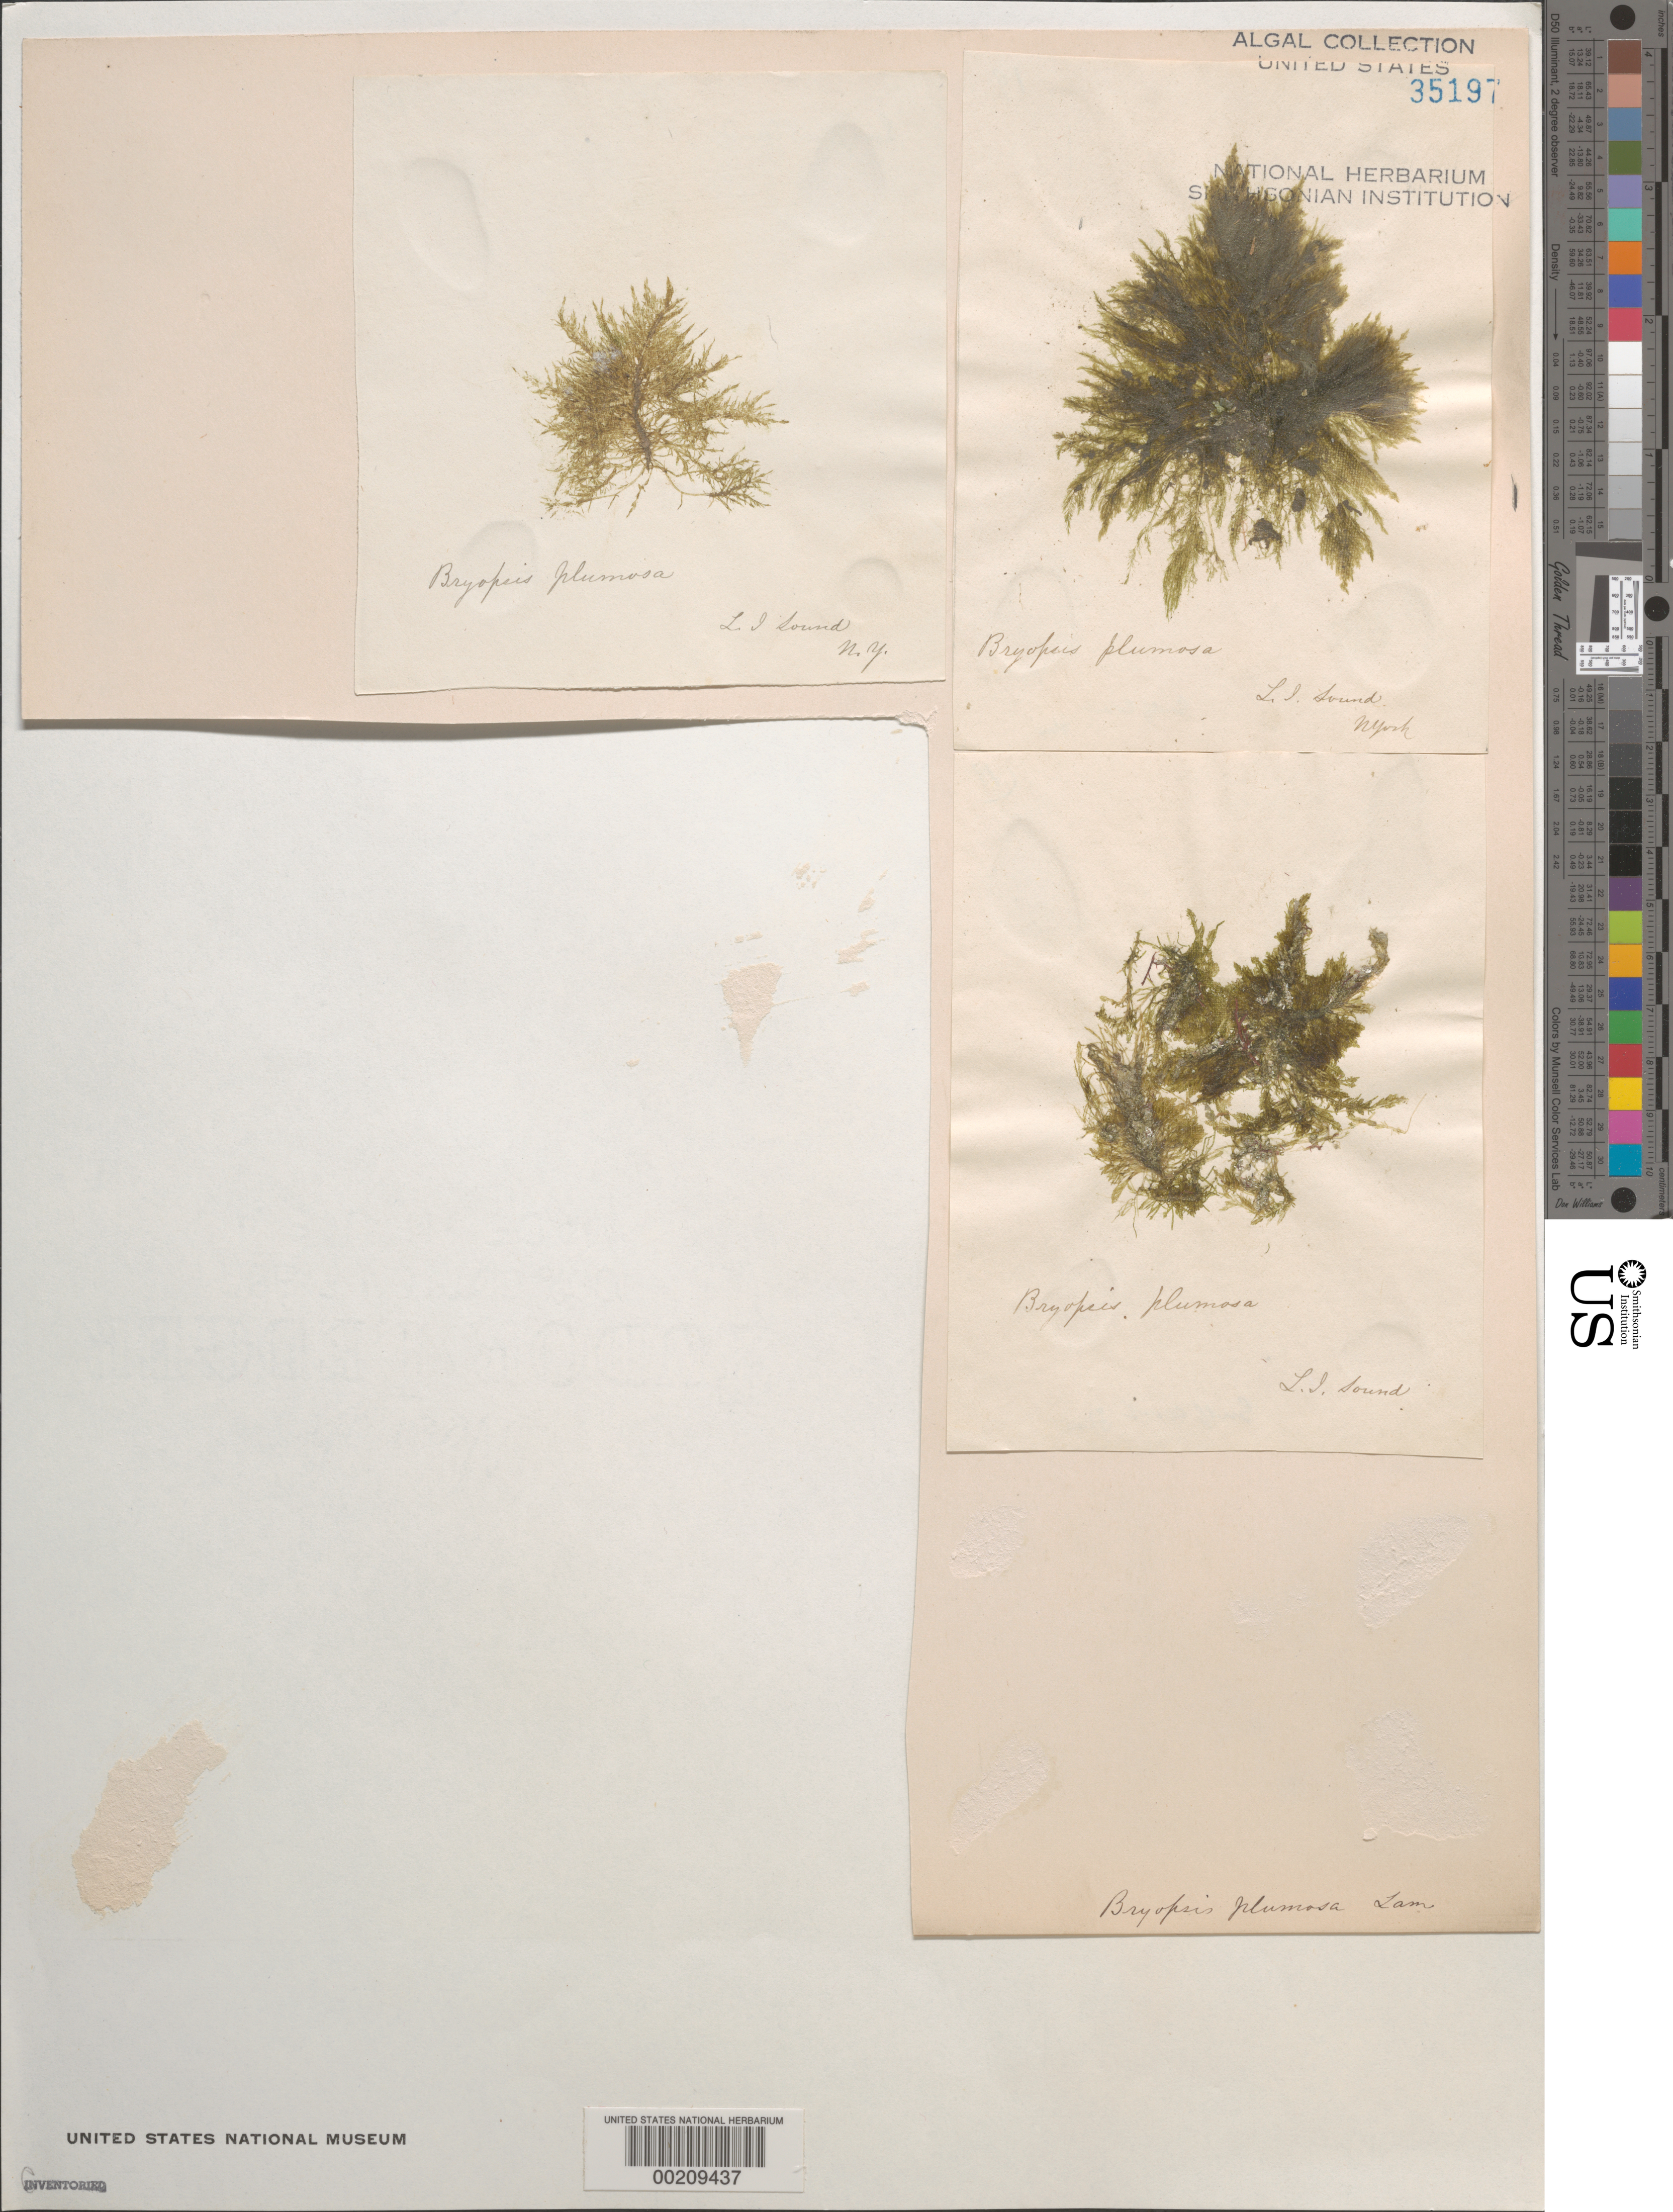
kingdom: Plantae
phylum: Chlorophyta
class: Ulvophyceae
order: Bryopsidales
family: Bryopsidaceae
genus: Bryopsis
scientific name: Bryopsis plumosa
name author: (Huds.) C. Agardh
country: United States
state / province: New York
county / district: Suffolk County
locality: Long Island Sound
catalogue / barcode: US 35197